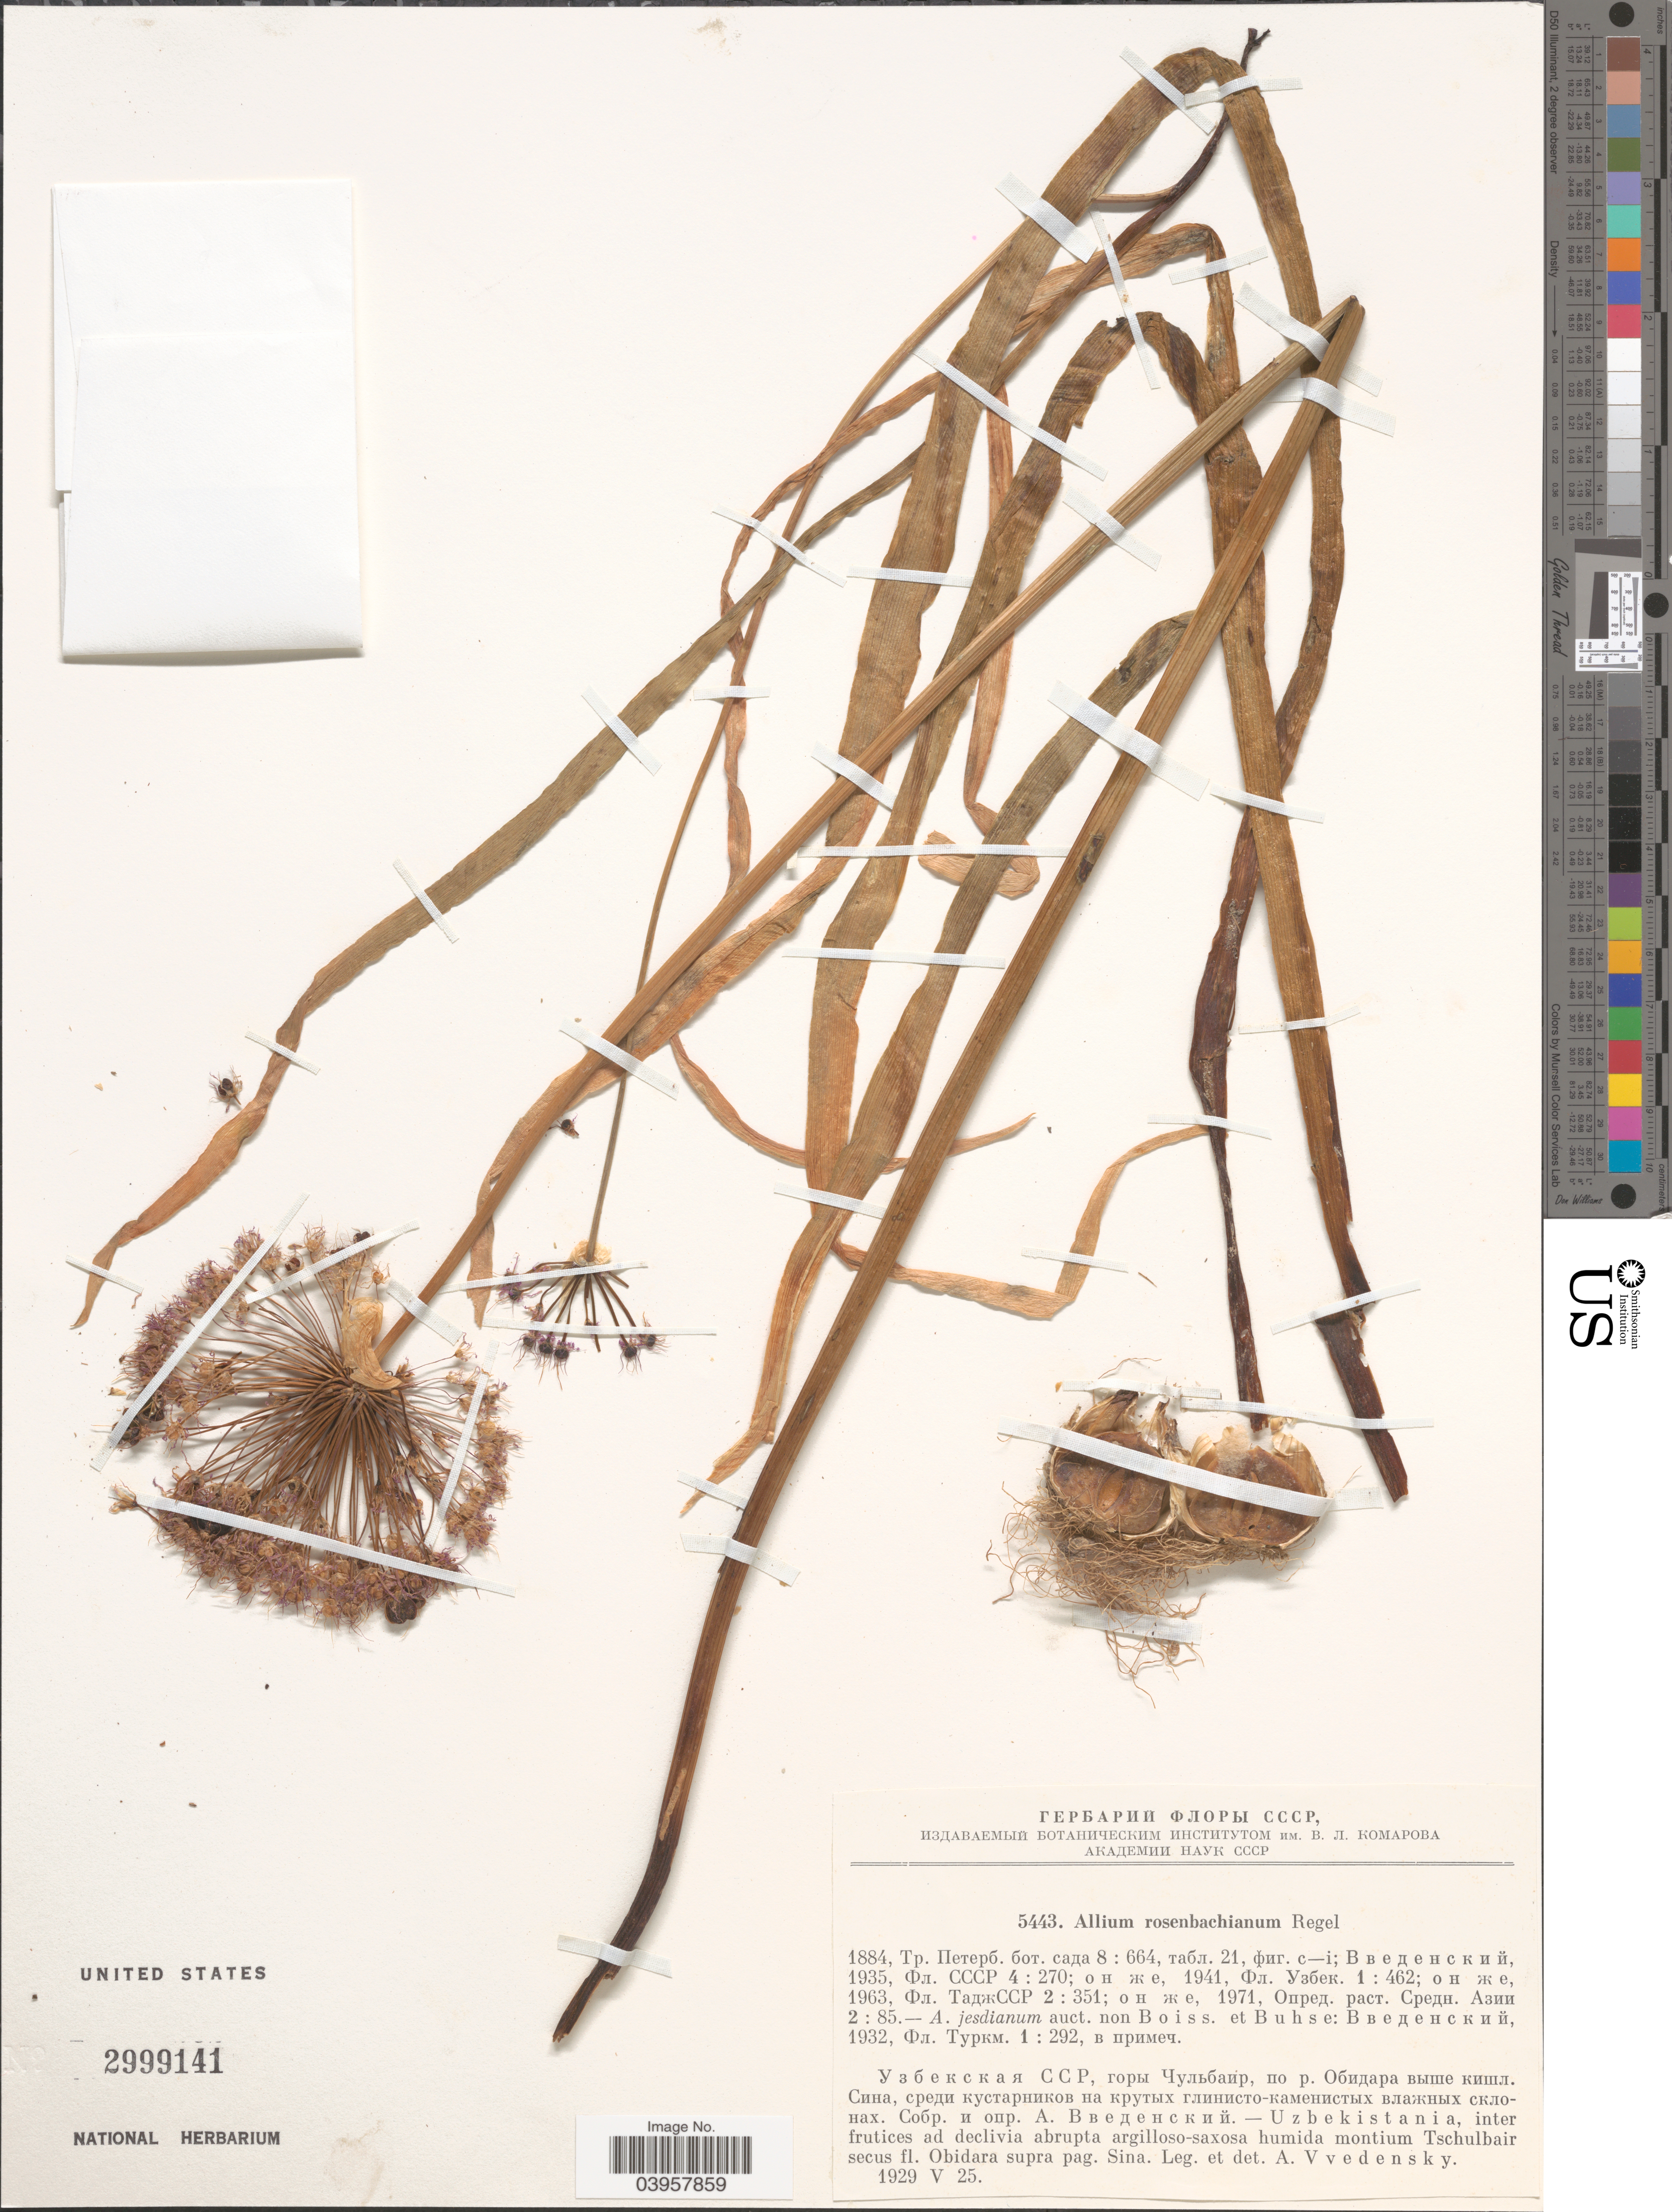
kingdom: Plantae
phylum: Tracheophyta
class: Liliopsida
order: Asparagales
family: Amaryllidaceae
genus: Allium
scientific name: Allium rosenbachianum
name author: Regel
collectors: A. Vvedensky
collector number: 5443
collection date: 1929-05-25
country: Uzbekistan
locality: Inter frutices ad declivia abrupta argilloso-saxosa humida montium Tschulbair secus fl. Obidara supra pag. Sina.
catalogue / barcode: US 2999141